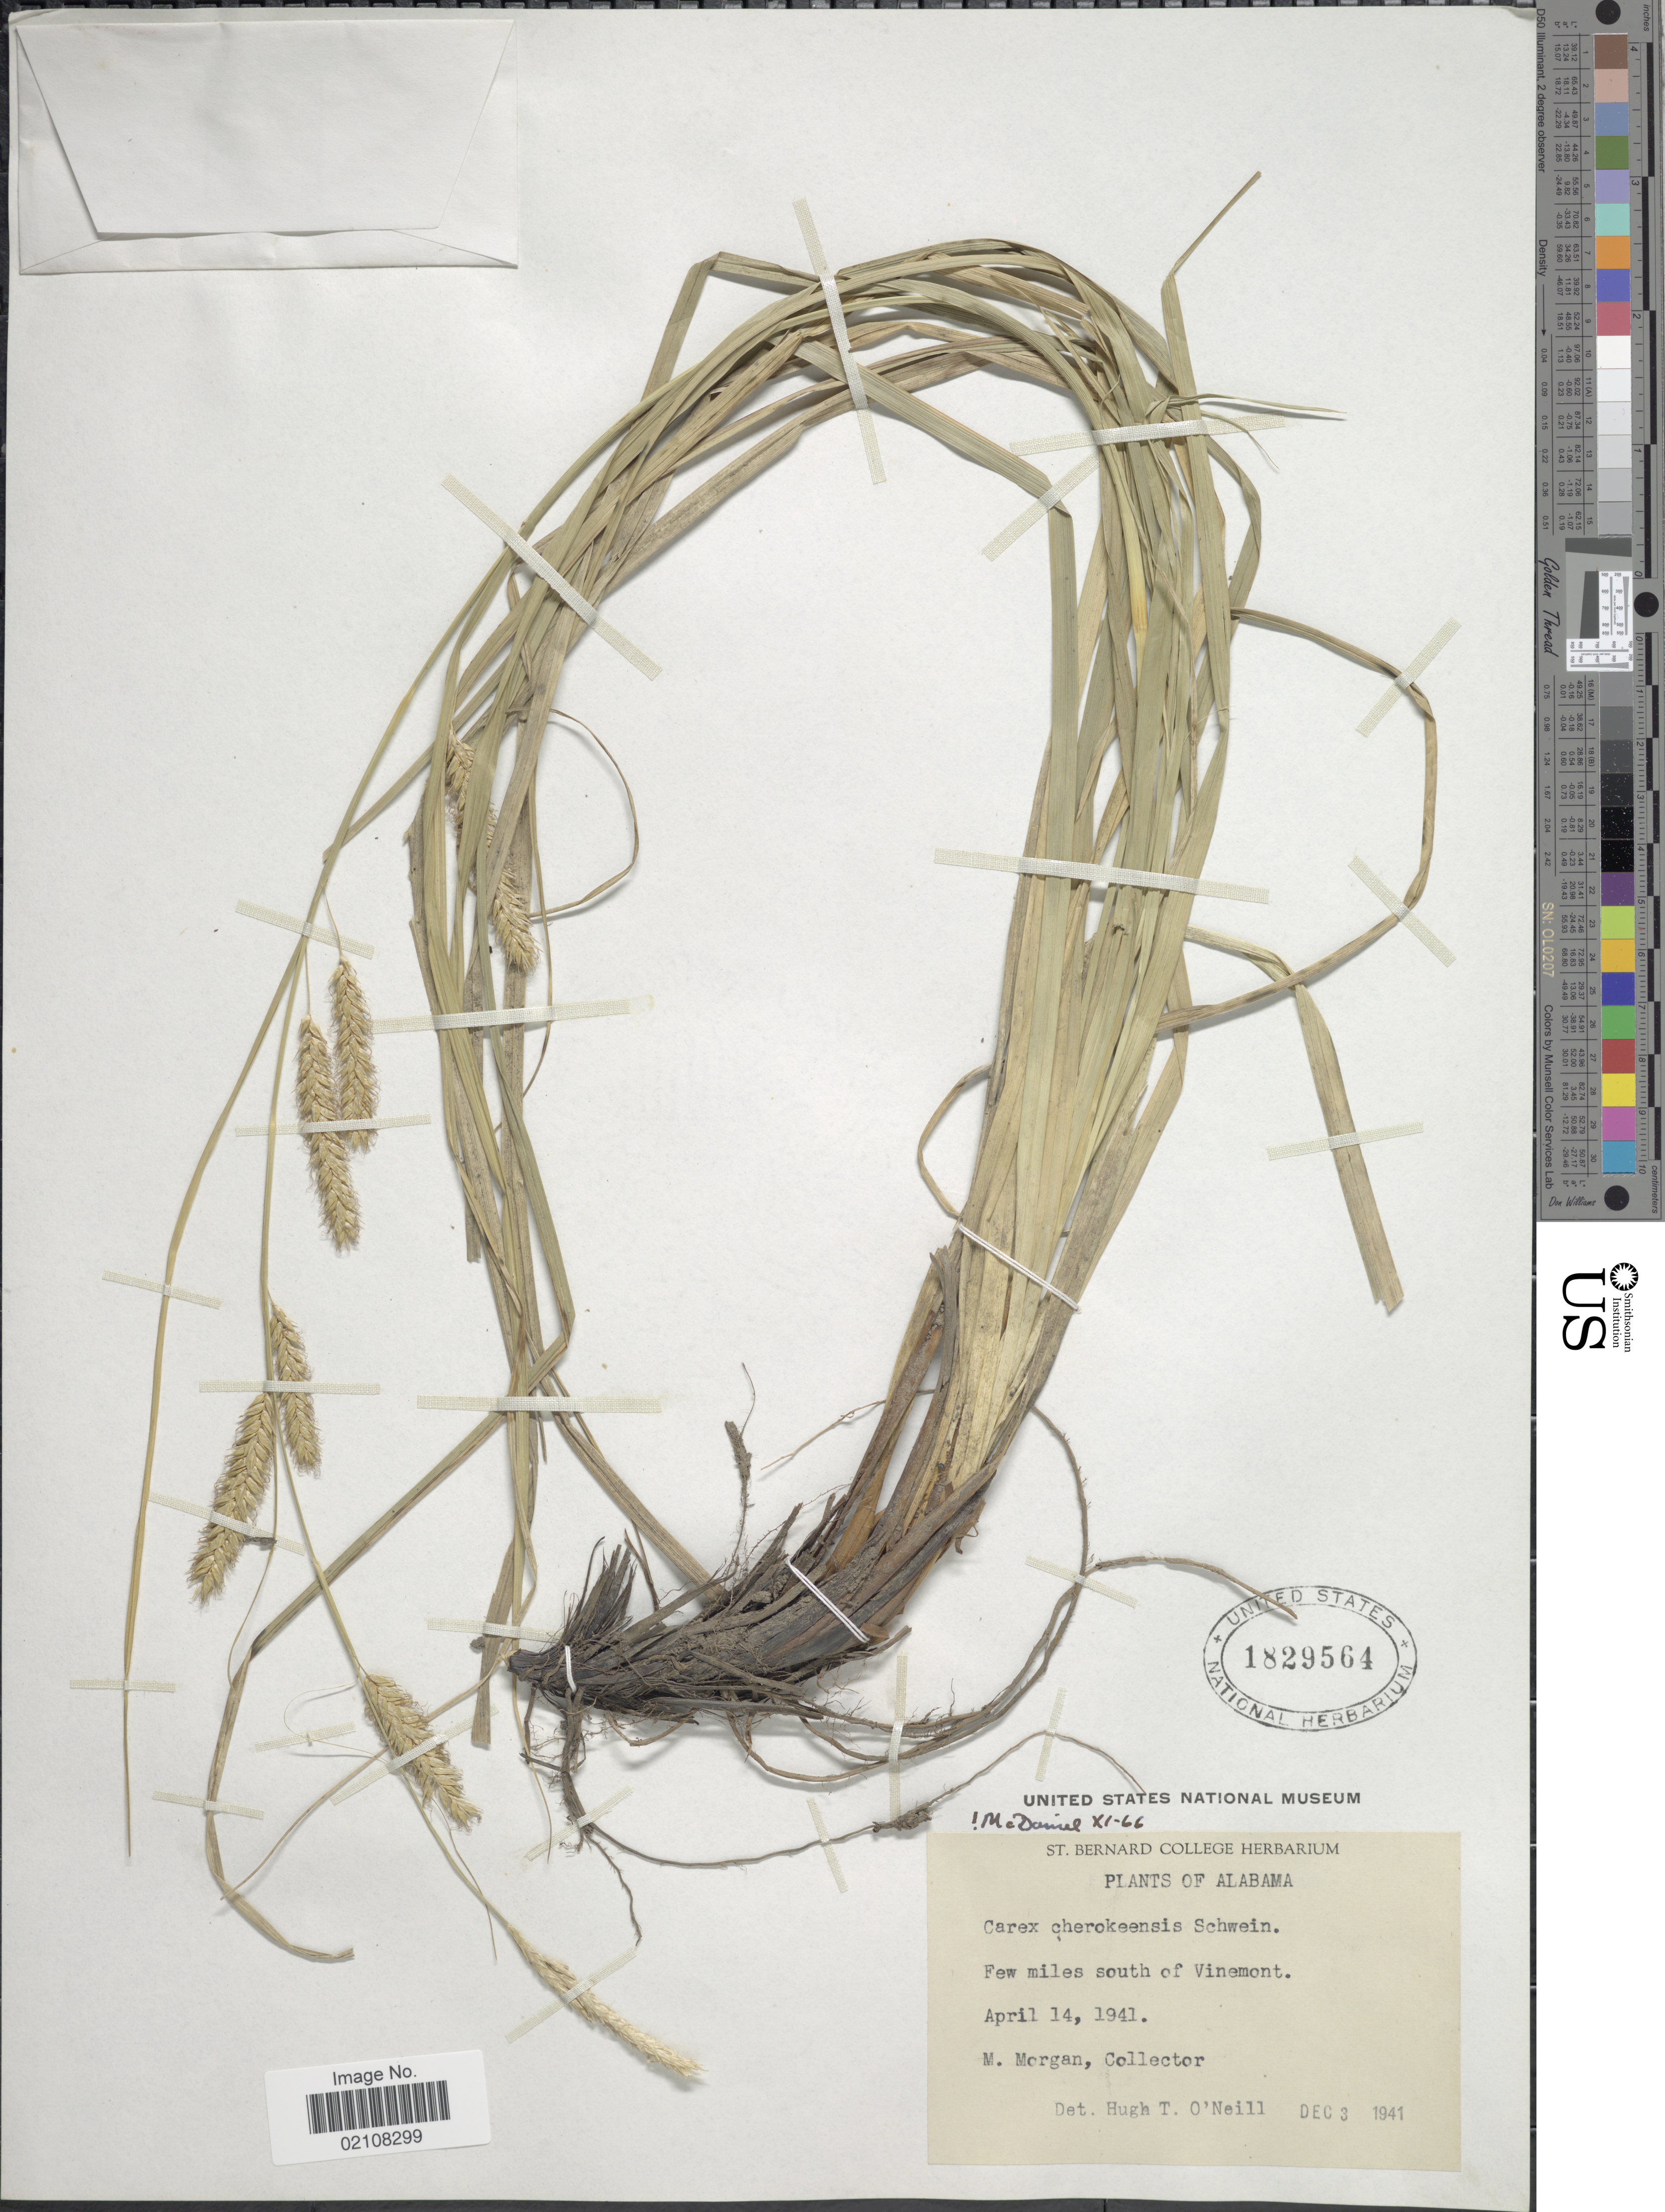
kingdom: Plantae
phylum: Tracheophyta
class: Liliopsida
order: Poales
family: Cyperaceae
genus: Carex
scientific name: Carex cherokeensis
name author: Schwein.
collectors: M. Morgon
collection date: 1941-04-14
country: United States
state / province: Alabama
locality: Few miles south of Vinemont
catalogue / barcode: US 1829564